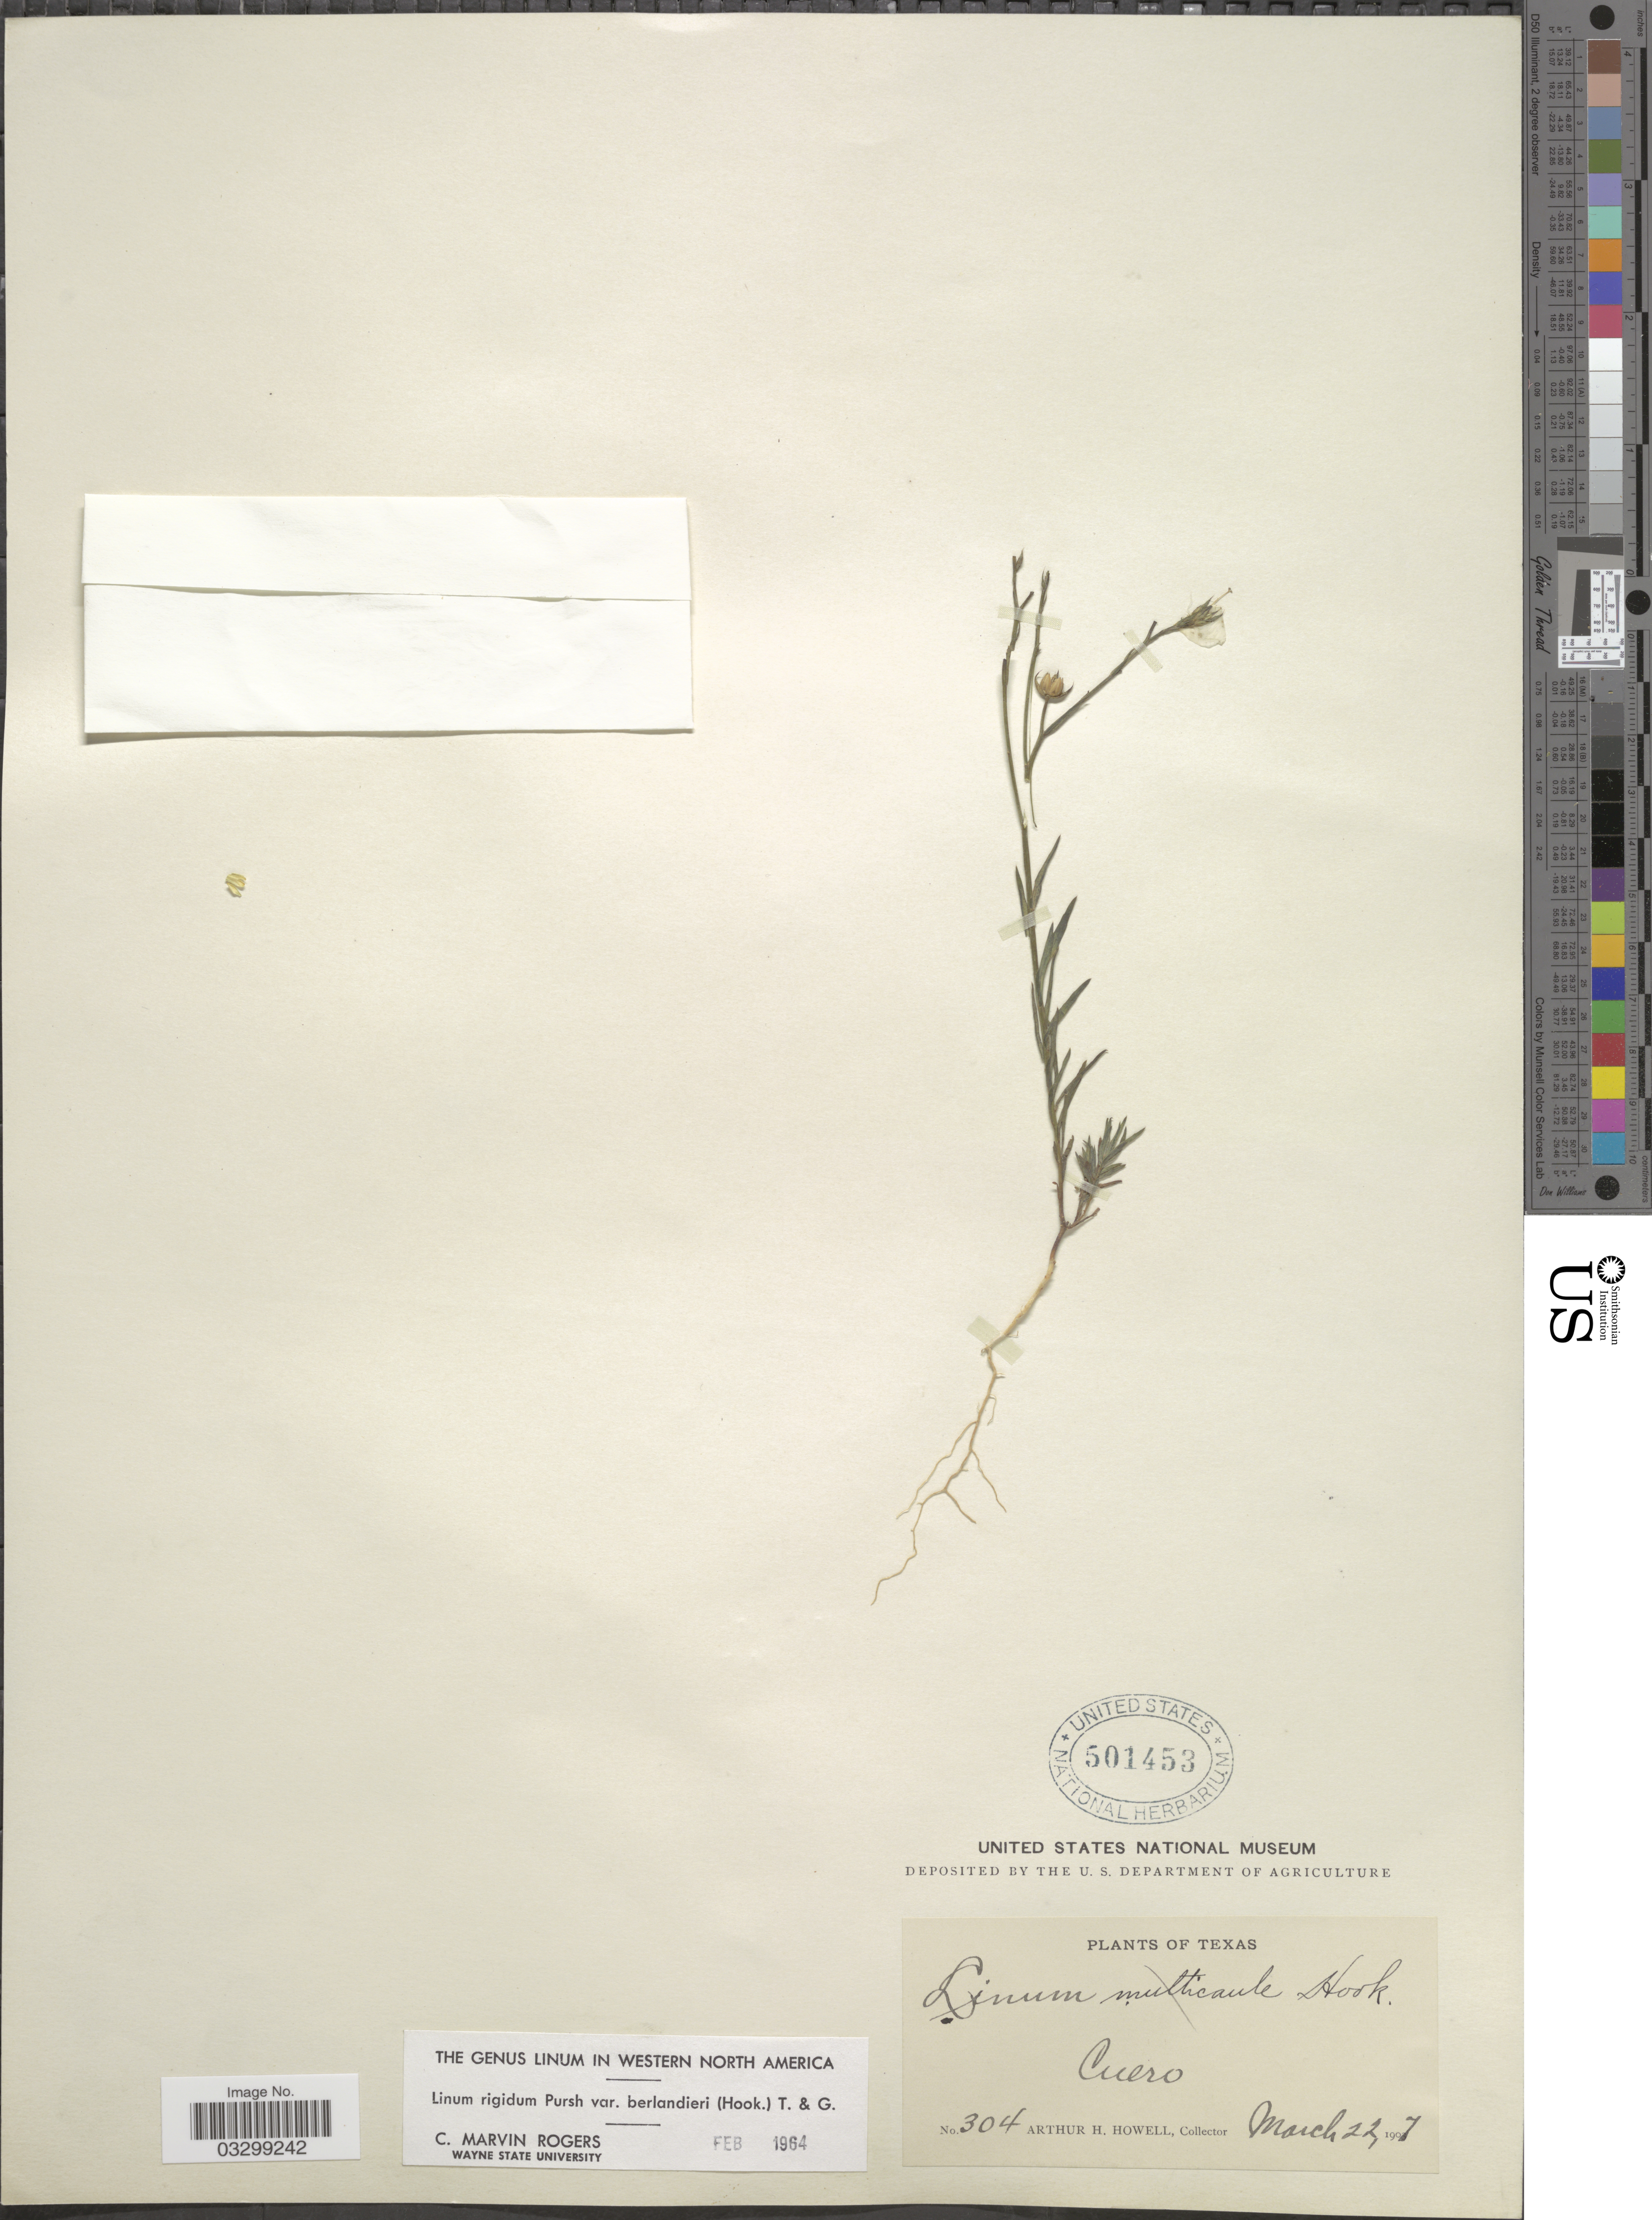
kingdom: Plantae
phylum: Tracheophyta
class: Magnoliopsida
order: Malpighiales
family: Linaceae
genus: Linum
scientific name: Linum rigidum var. berlandieri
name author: Pursh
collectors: A. H. Howell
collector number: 304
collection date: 1907-03-22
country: United States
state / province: Texas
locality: Cuero.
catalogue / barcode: US 501453